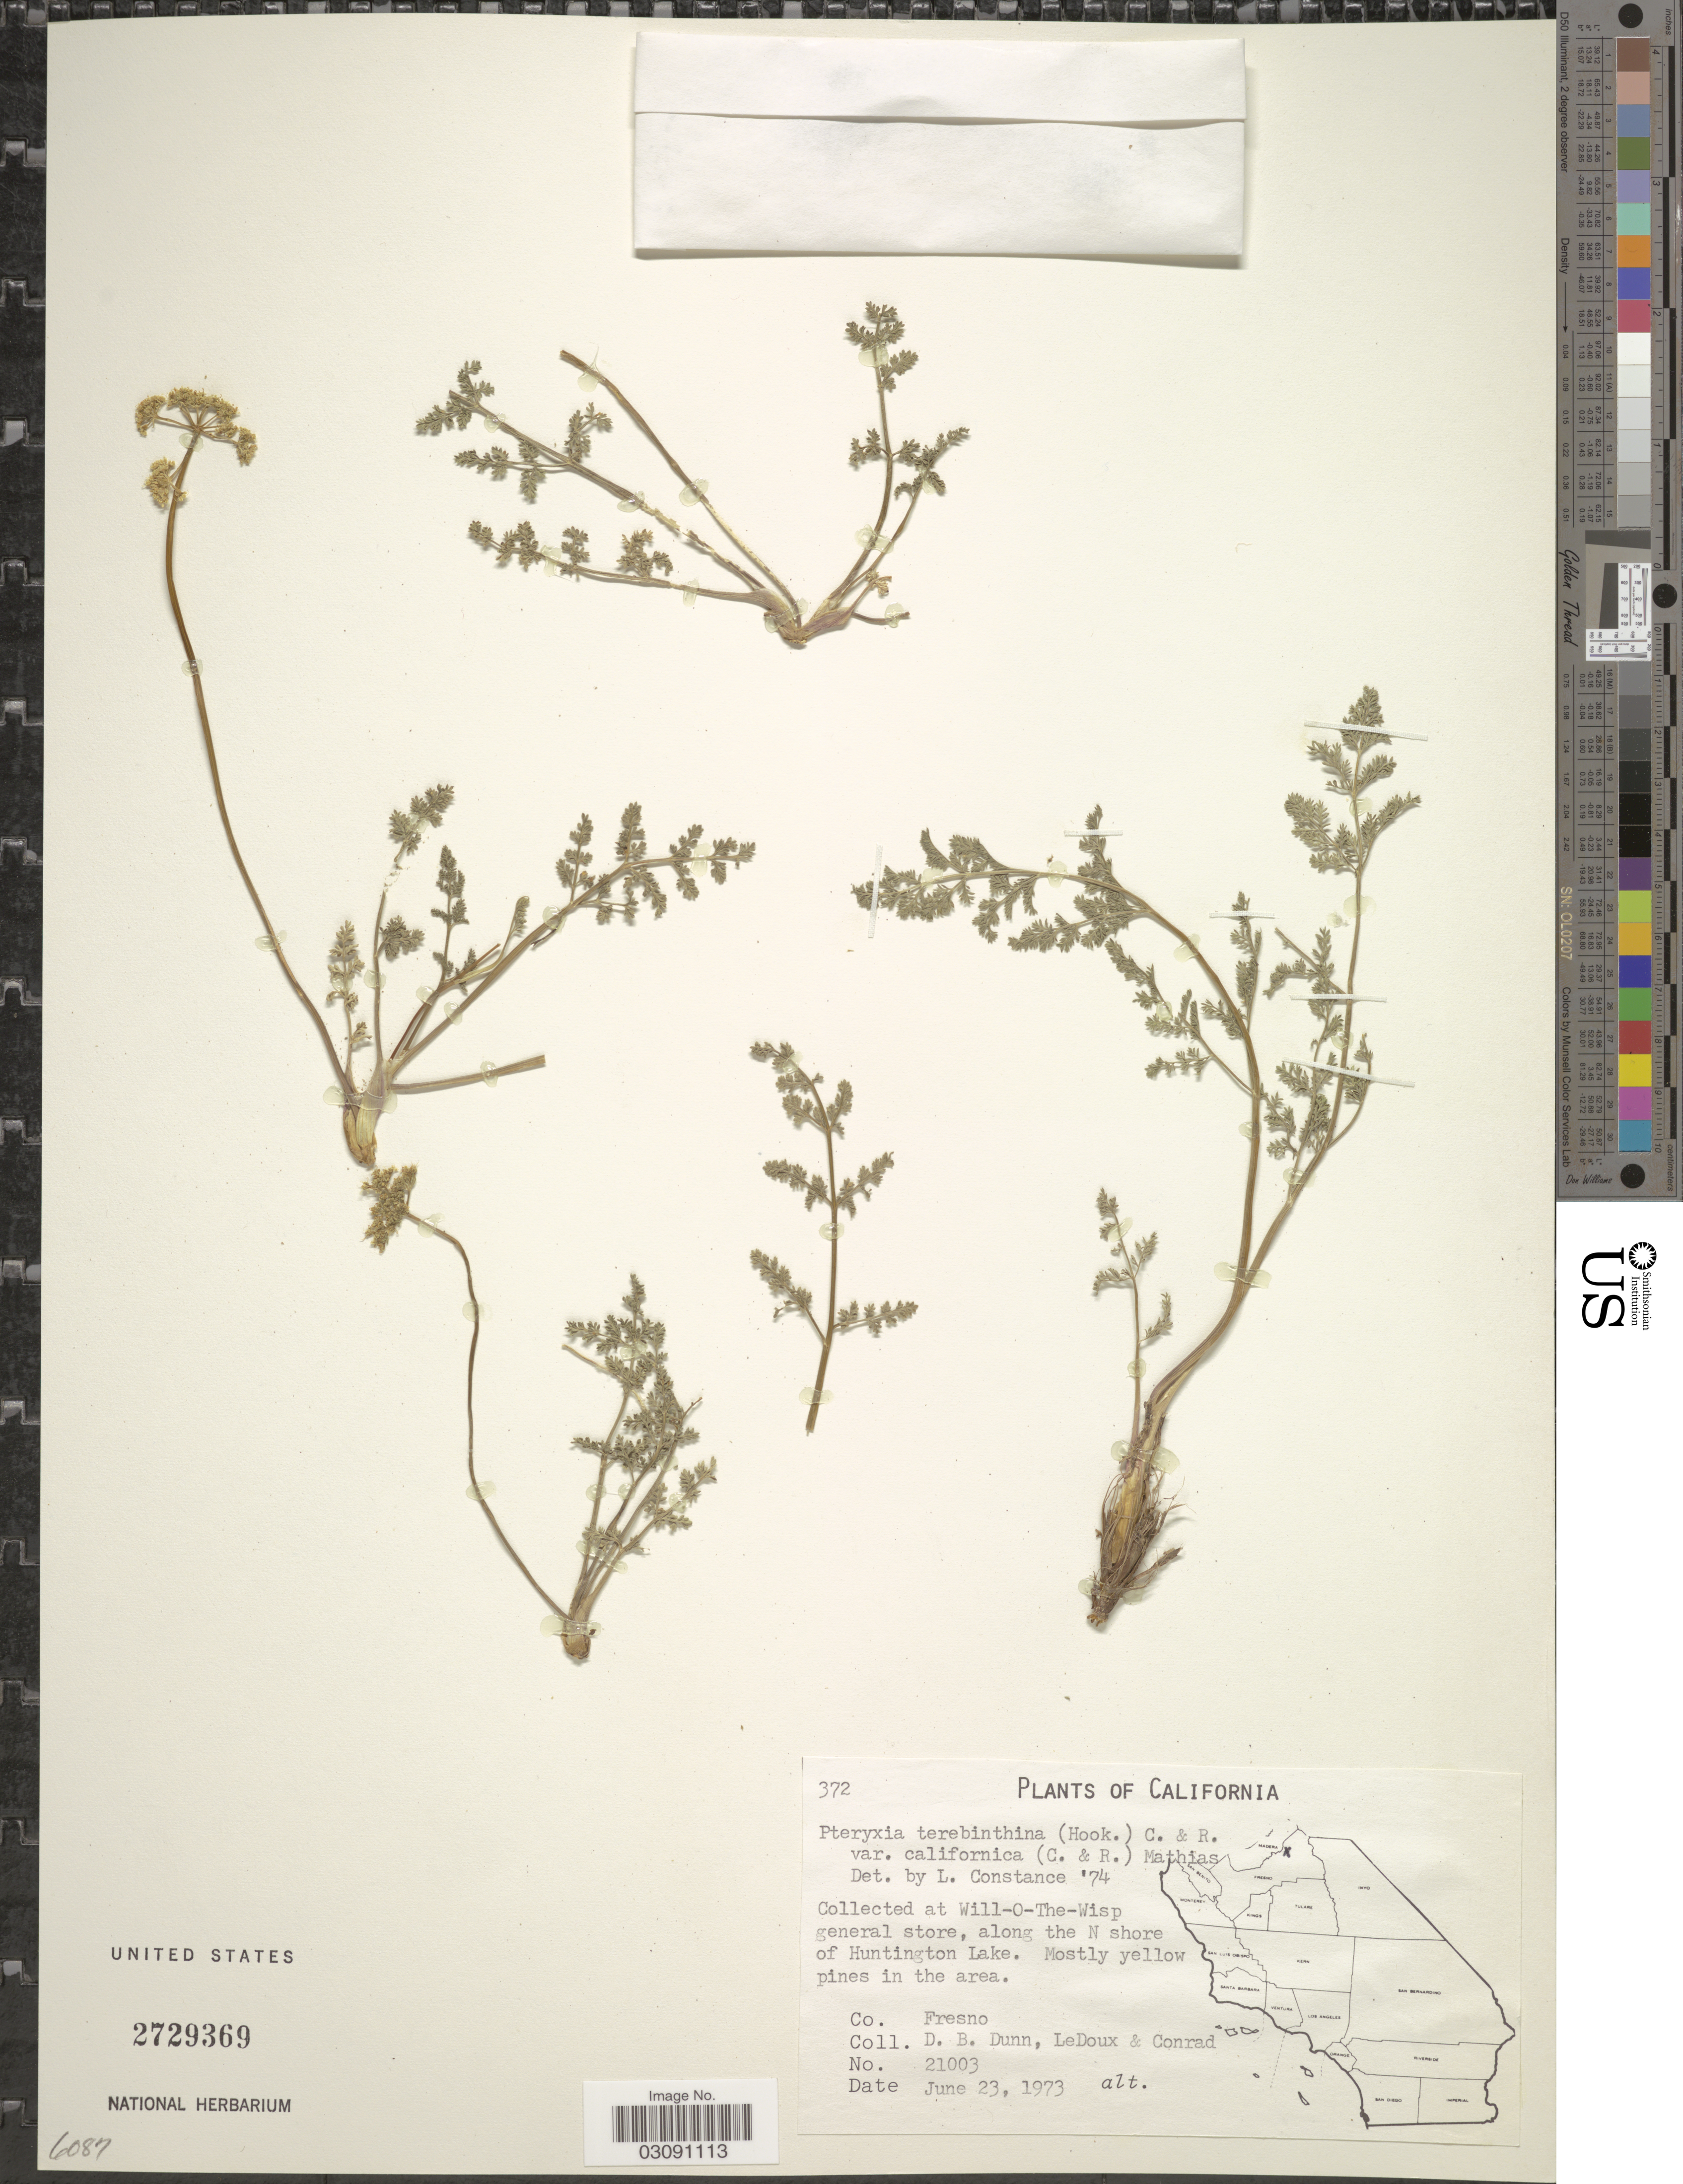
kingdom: Plantae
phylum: Tracheophyta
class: Magnoliopsida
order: Apiales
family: Apiaceae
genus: Pteryxia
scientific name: Pteryxia terebinthina var. californica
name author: (J.M. Coult. & Rose) Mathias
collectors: D. B. Dunn, -. Ledoux & Conrad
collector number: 21003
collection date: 1973-06-23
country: United States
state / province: California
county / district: Fresno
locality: Will-O-The-Wisp general store, along the N shore of Hunting Lake. Co. Fresno.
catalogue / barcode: US 2729369